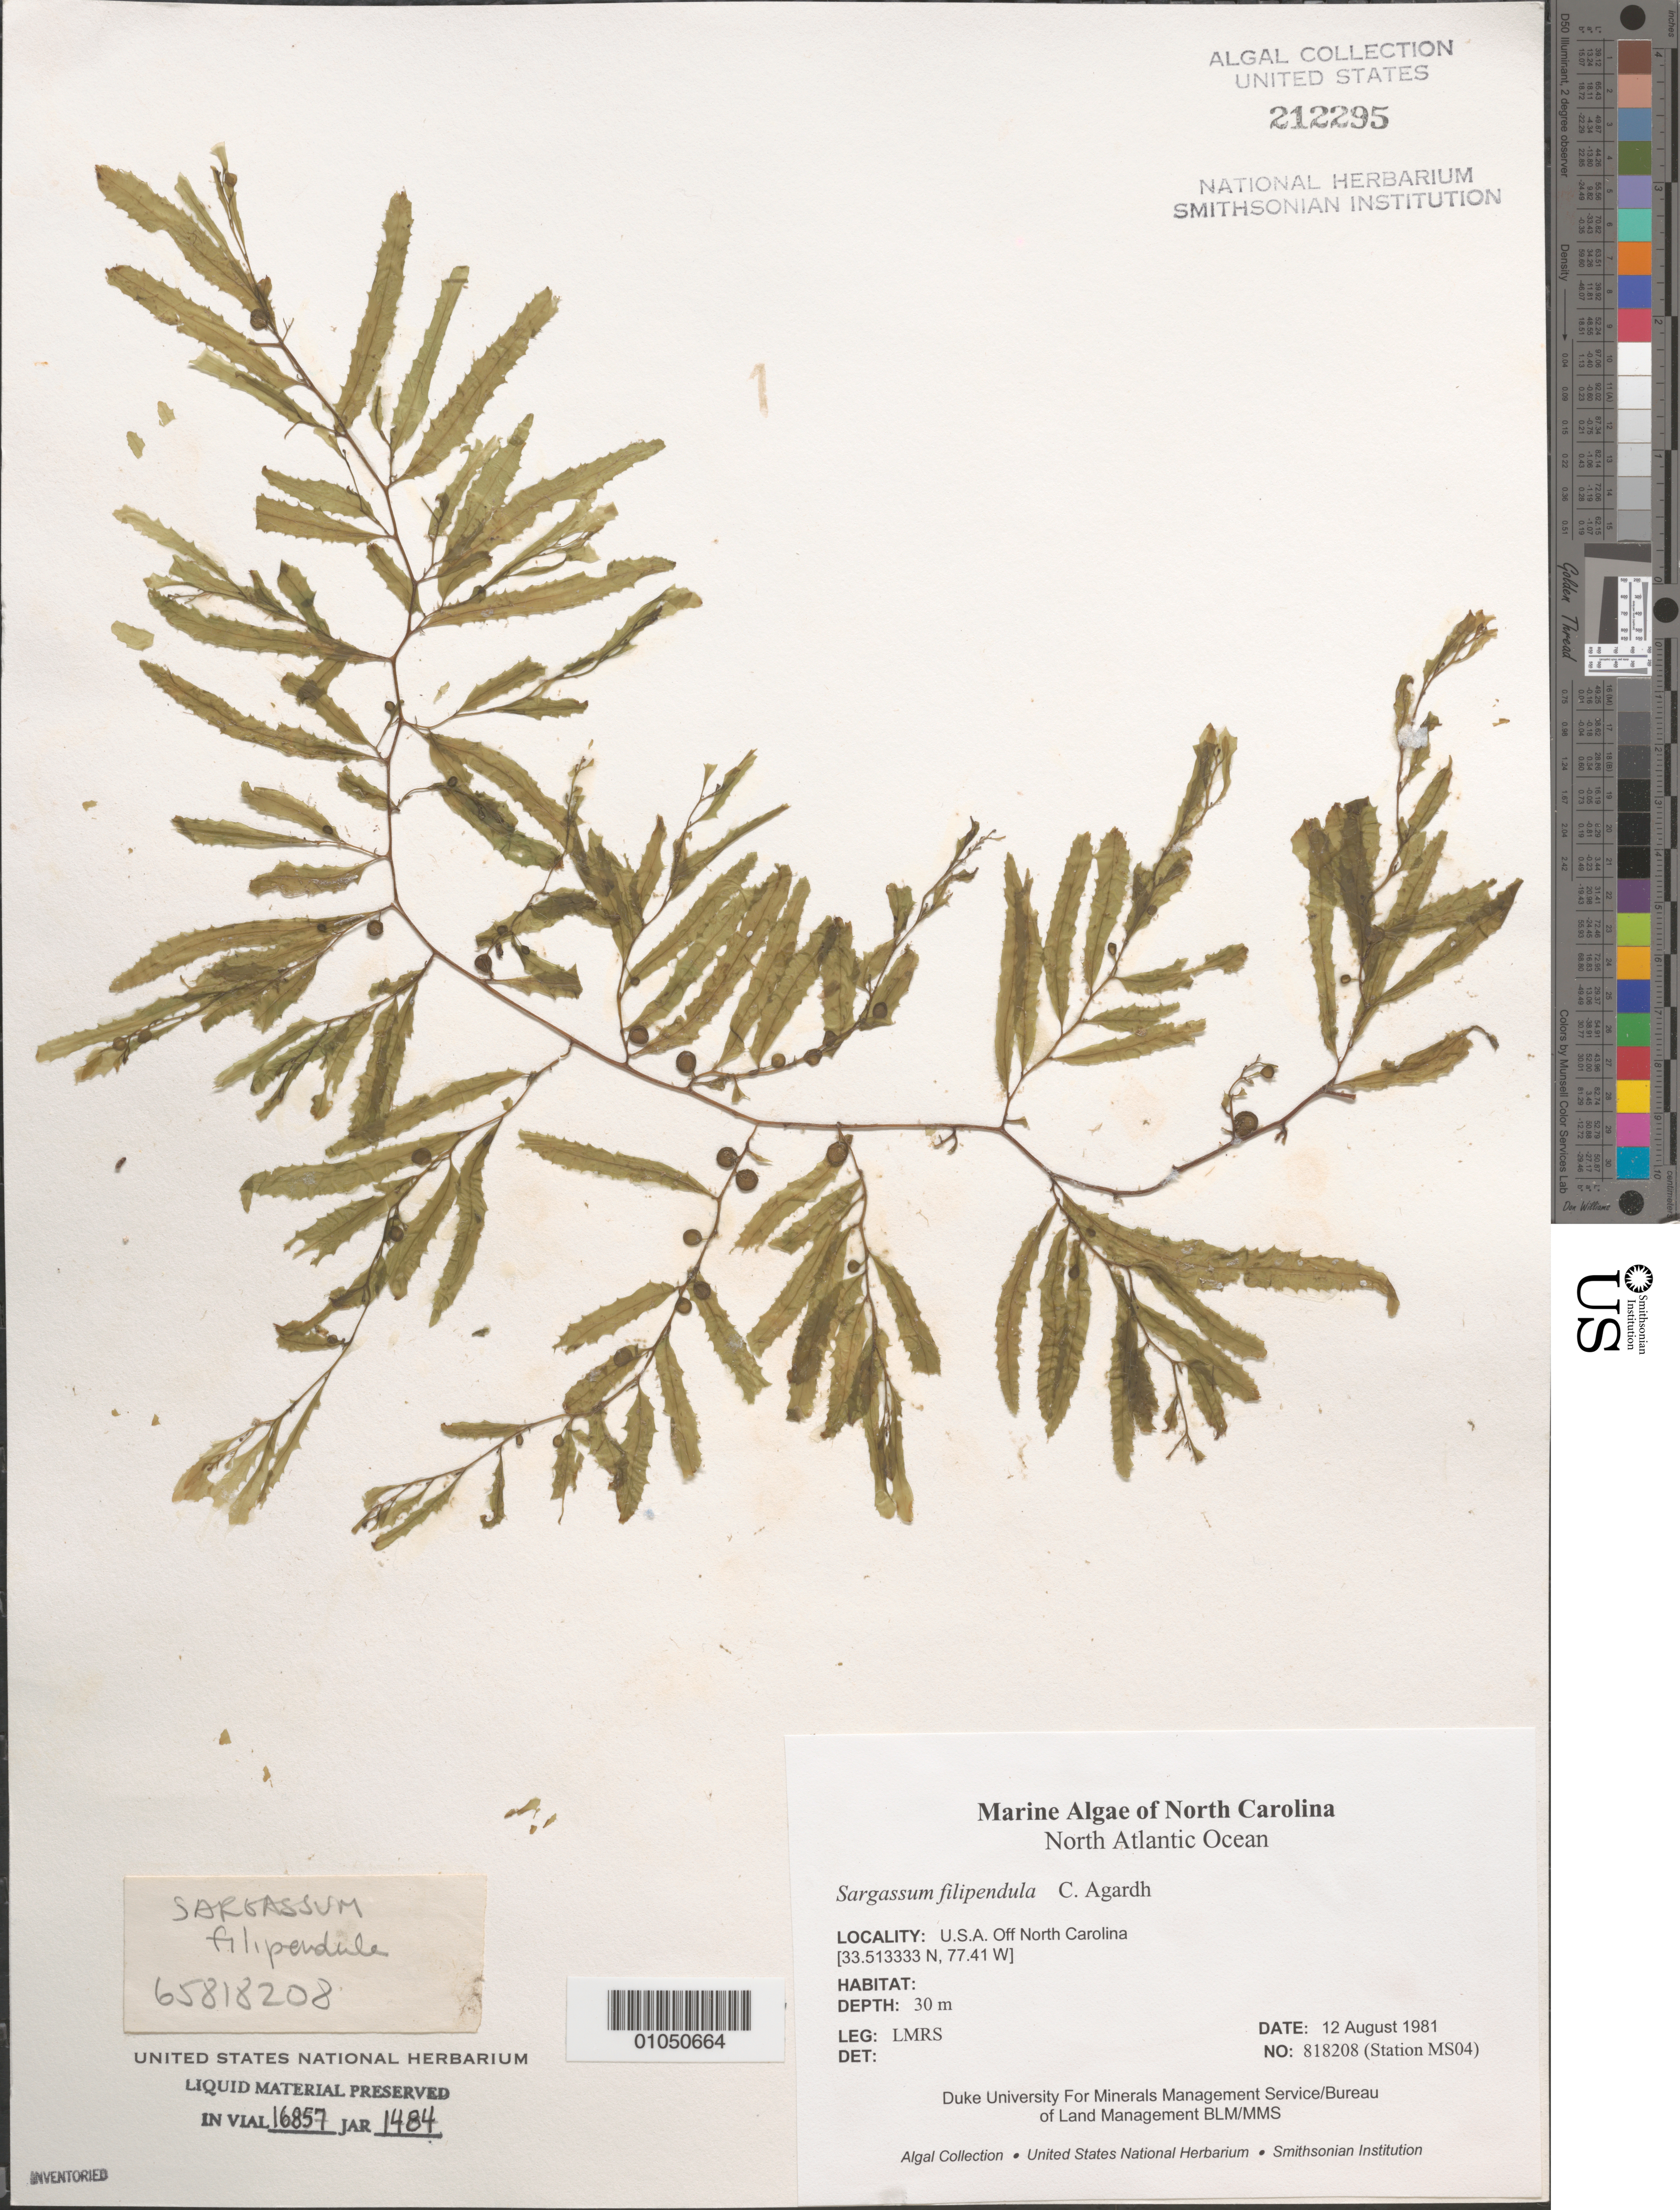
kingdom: Chromista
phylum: Ochrophyta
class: Phaeophyceae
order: Fucales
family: Sargassaceae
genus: Sargassum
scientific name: Sargassum filipendula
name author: C. Agardh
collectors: LMRS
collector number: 818208 Station MS04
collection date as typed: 12 Aug 1981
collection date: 1981-08-12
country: United States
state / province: North Carolina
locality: North Atlantic Ocean off North Carolina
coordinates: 33.513333 N, 77.41 W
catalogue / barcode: US 212295